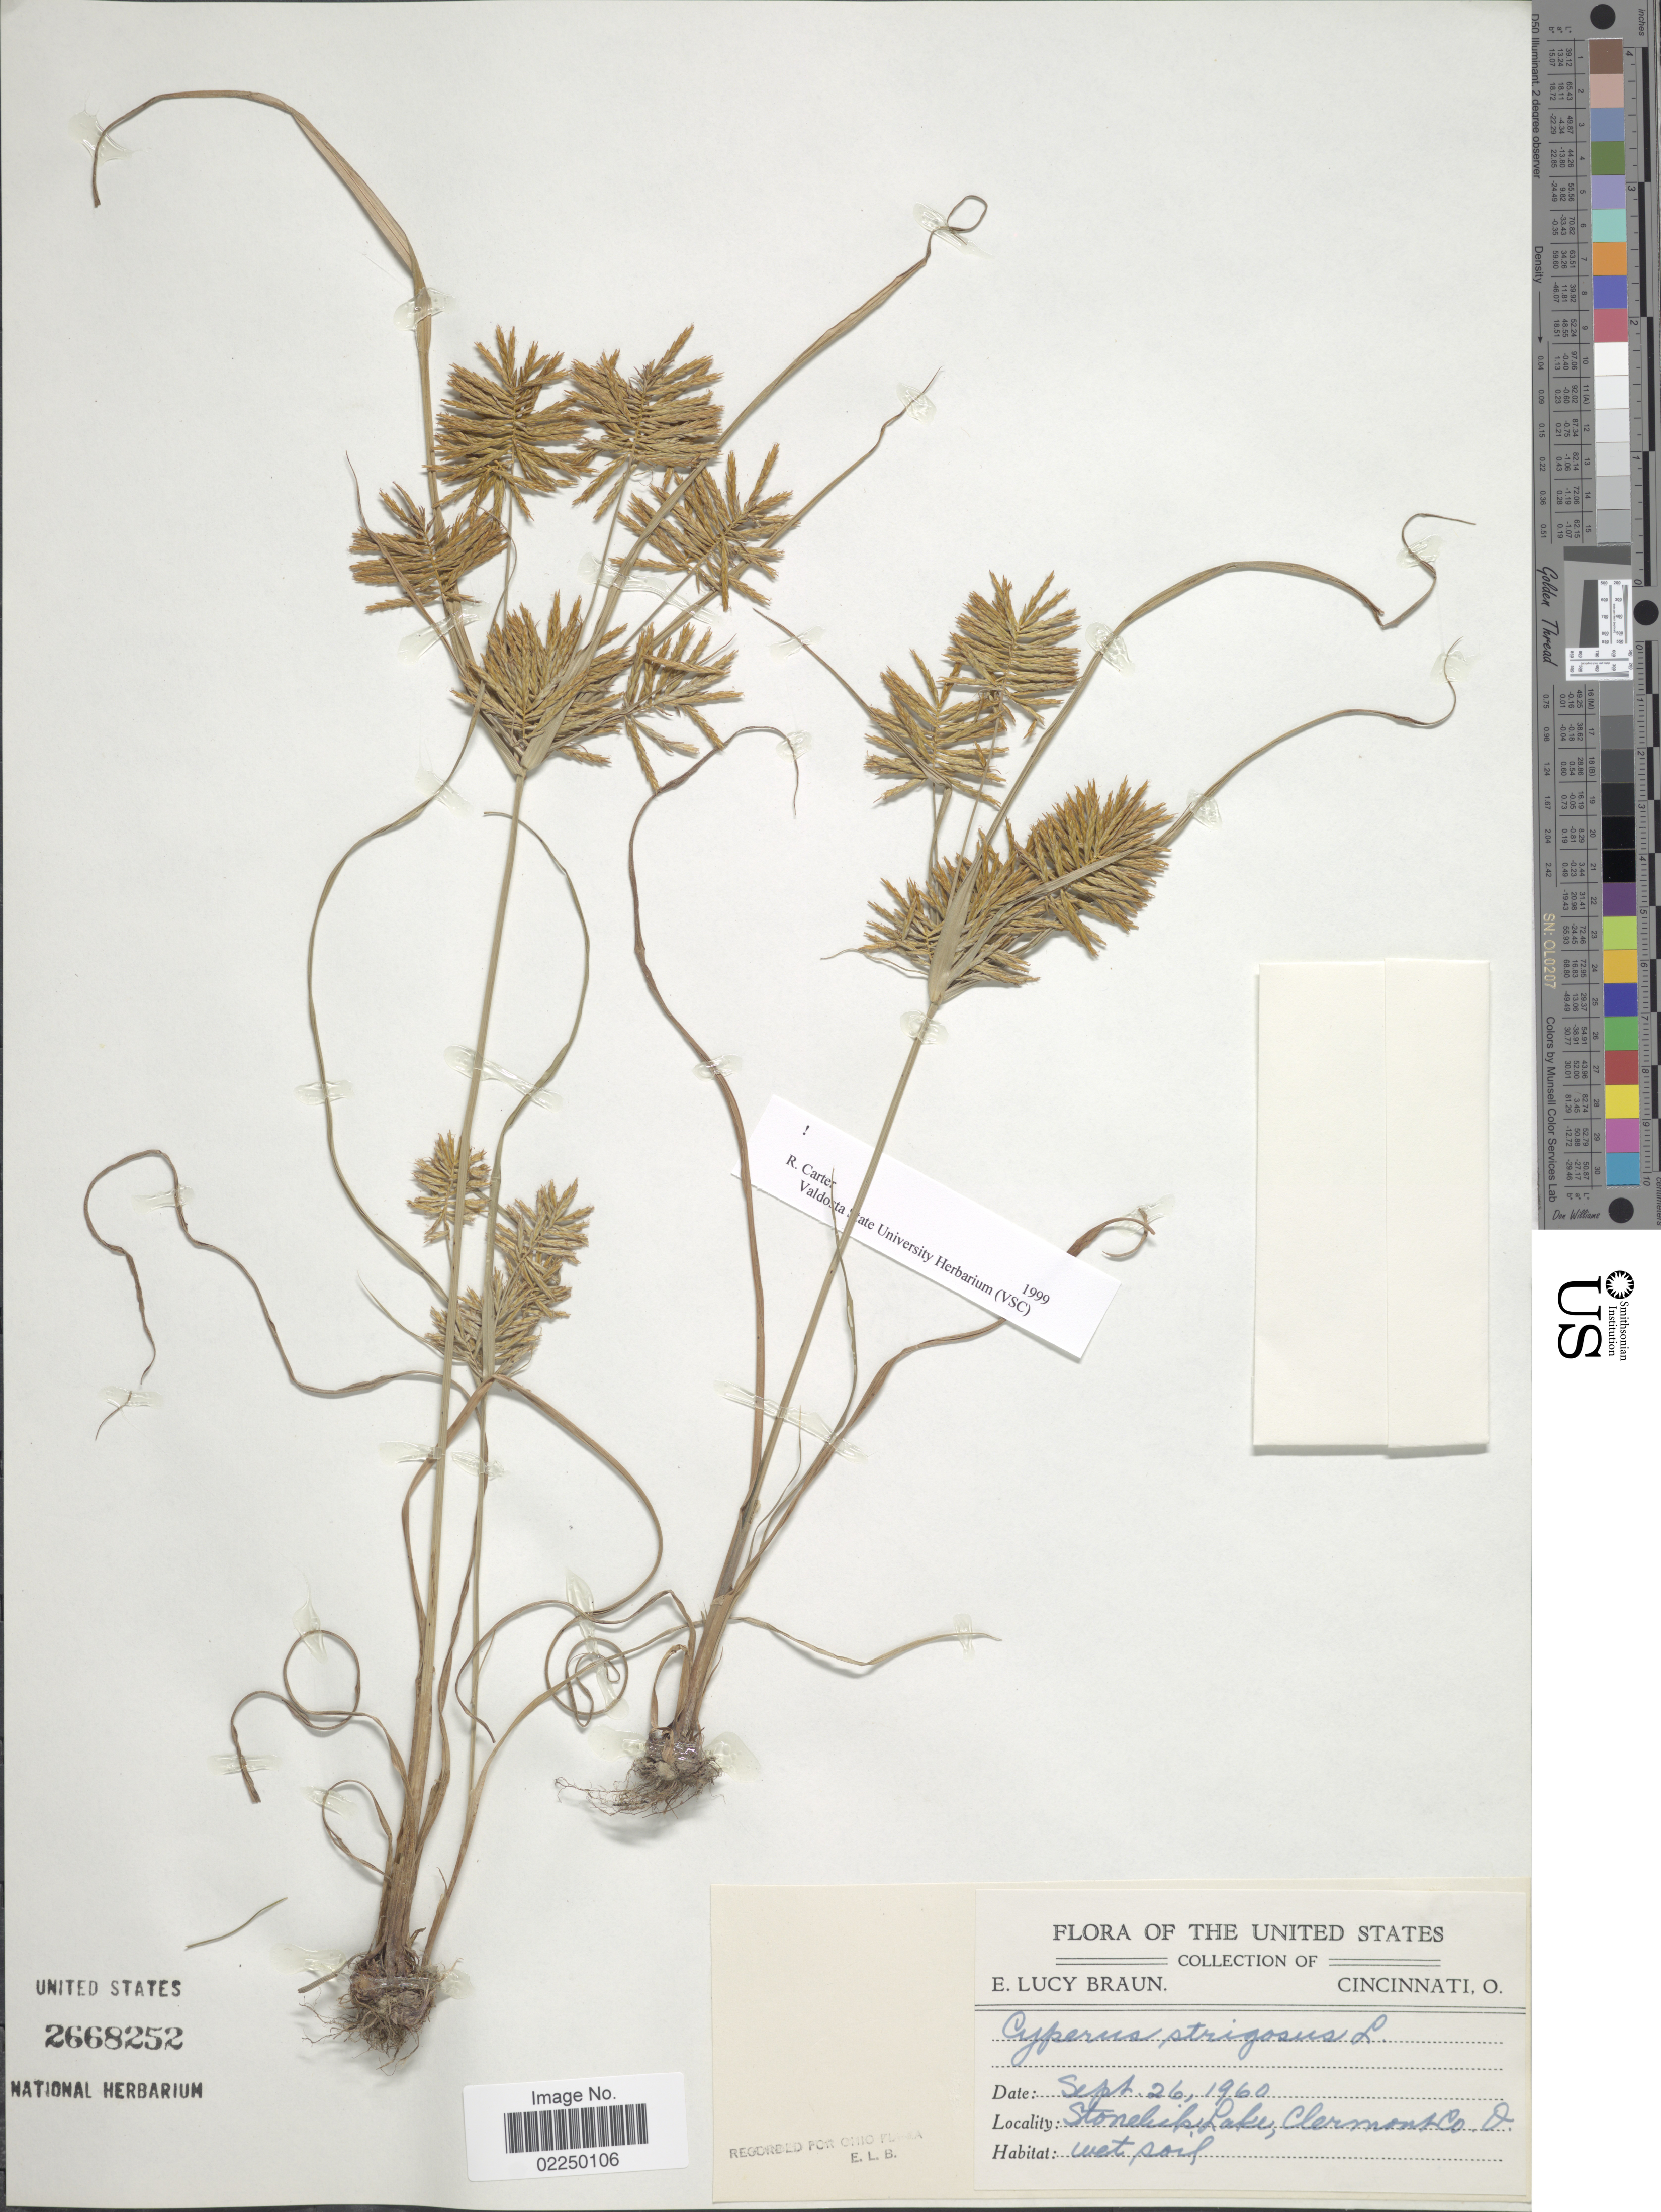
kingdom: Plantae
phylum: Tracheophyta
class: Liliopsida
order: Poales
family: Cyperaceae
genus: Cyperus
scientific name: Cyperus strigosus L.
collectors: E. L. Braun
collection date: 1960-09-26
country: United States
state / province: Ohio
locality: Stonelick Lake, Clermont Co.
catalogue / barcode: US 2668252